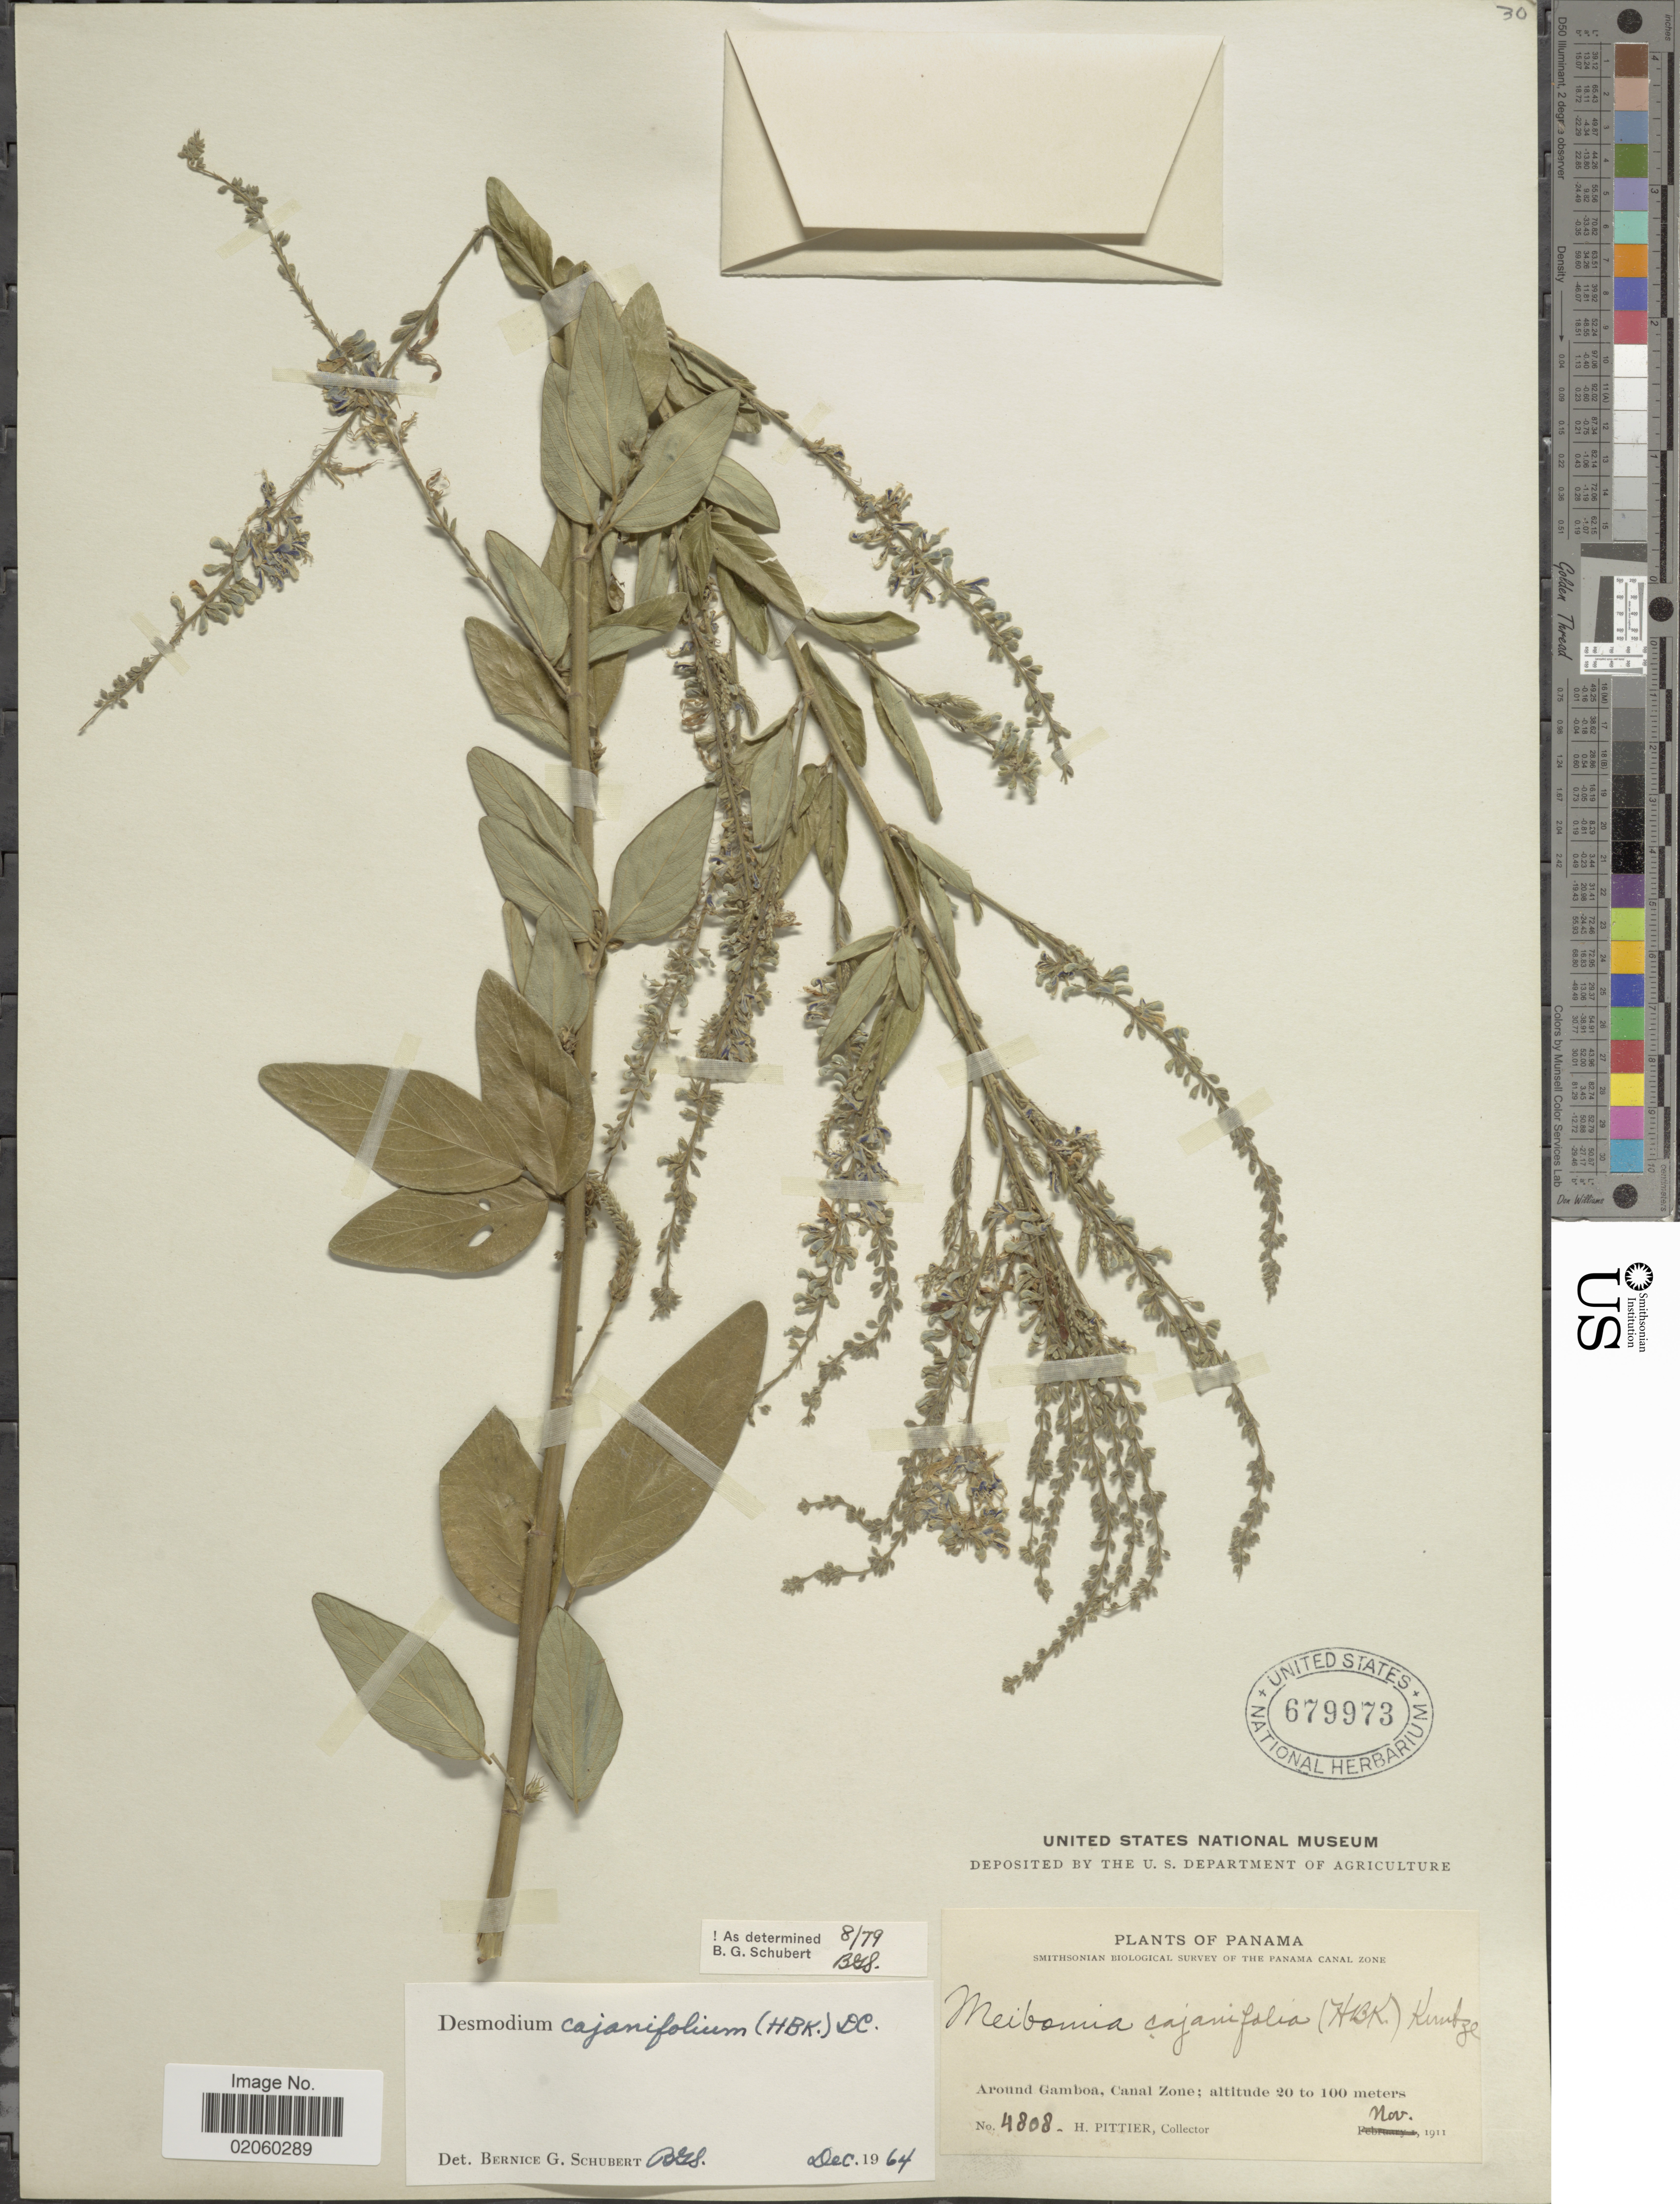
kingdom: Plantae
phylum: Tracheophyta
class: Magnoliopsida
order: Fabales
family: Fabaceae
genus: Desmodium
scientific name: Desmodium cajanifolium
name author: (Kunth) DC.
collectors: H. F. Pittier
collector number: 4808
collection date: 1911-11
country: Panama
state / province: Colón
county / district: Canal Zone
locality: Around Gamboa, Canal Zone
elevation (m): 20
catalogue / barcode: US 679973